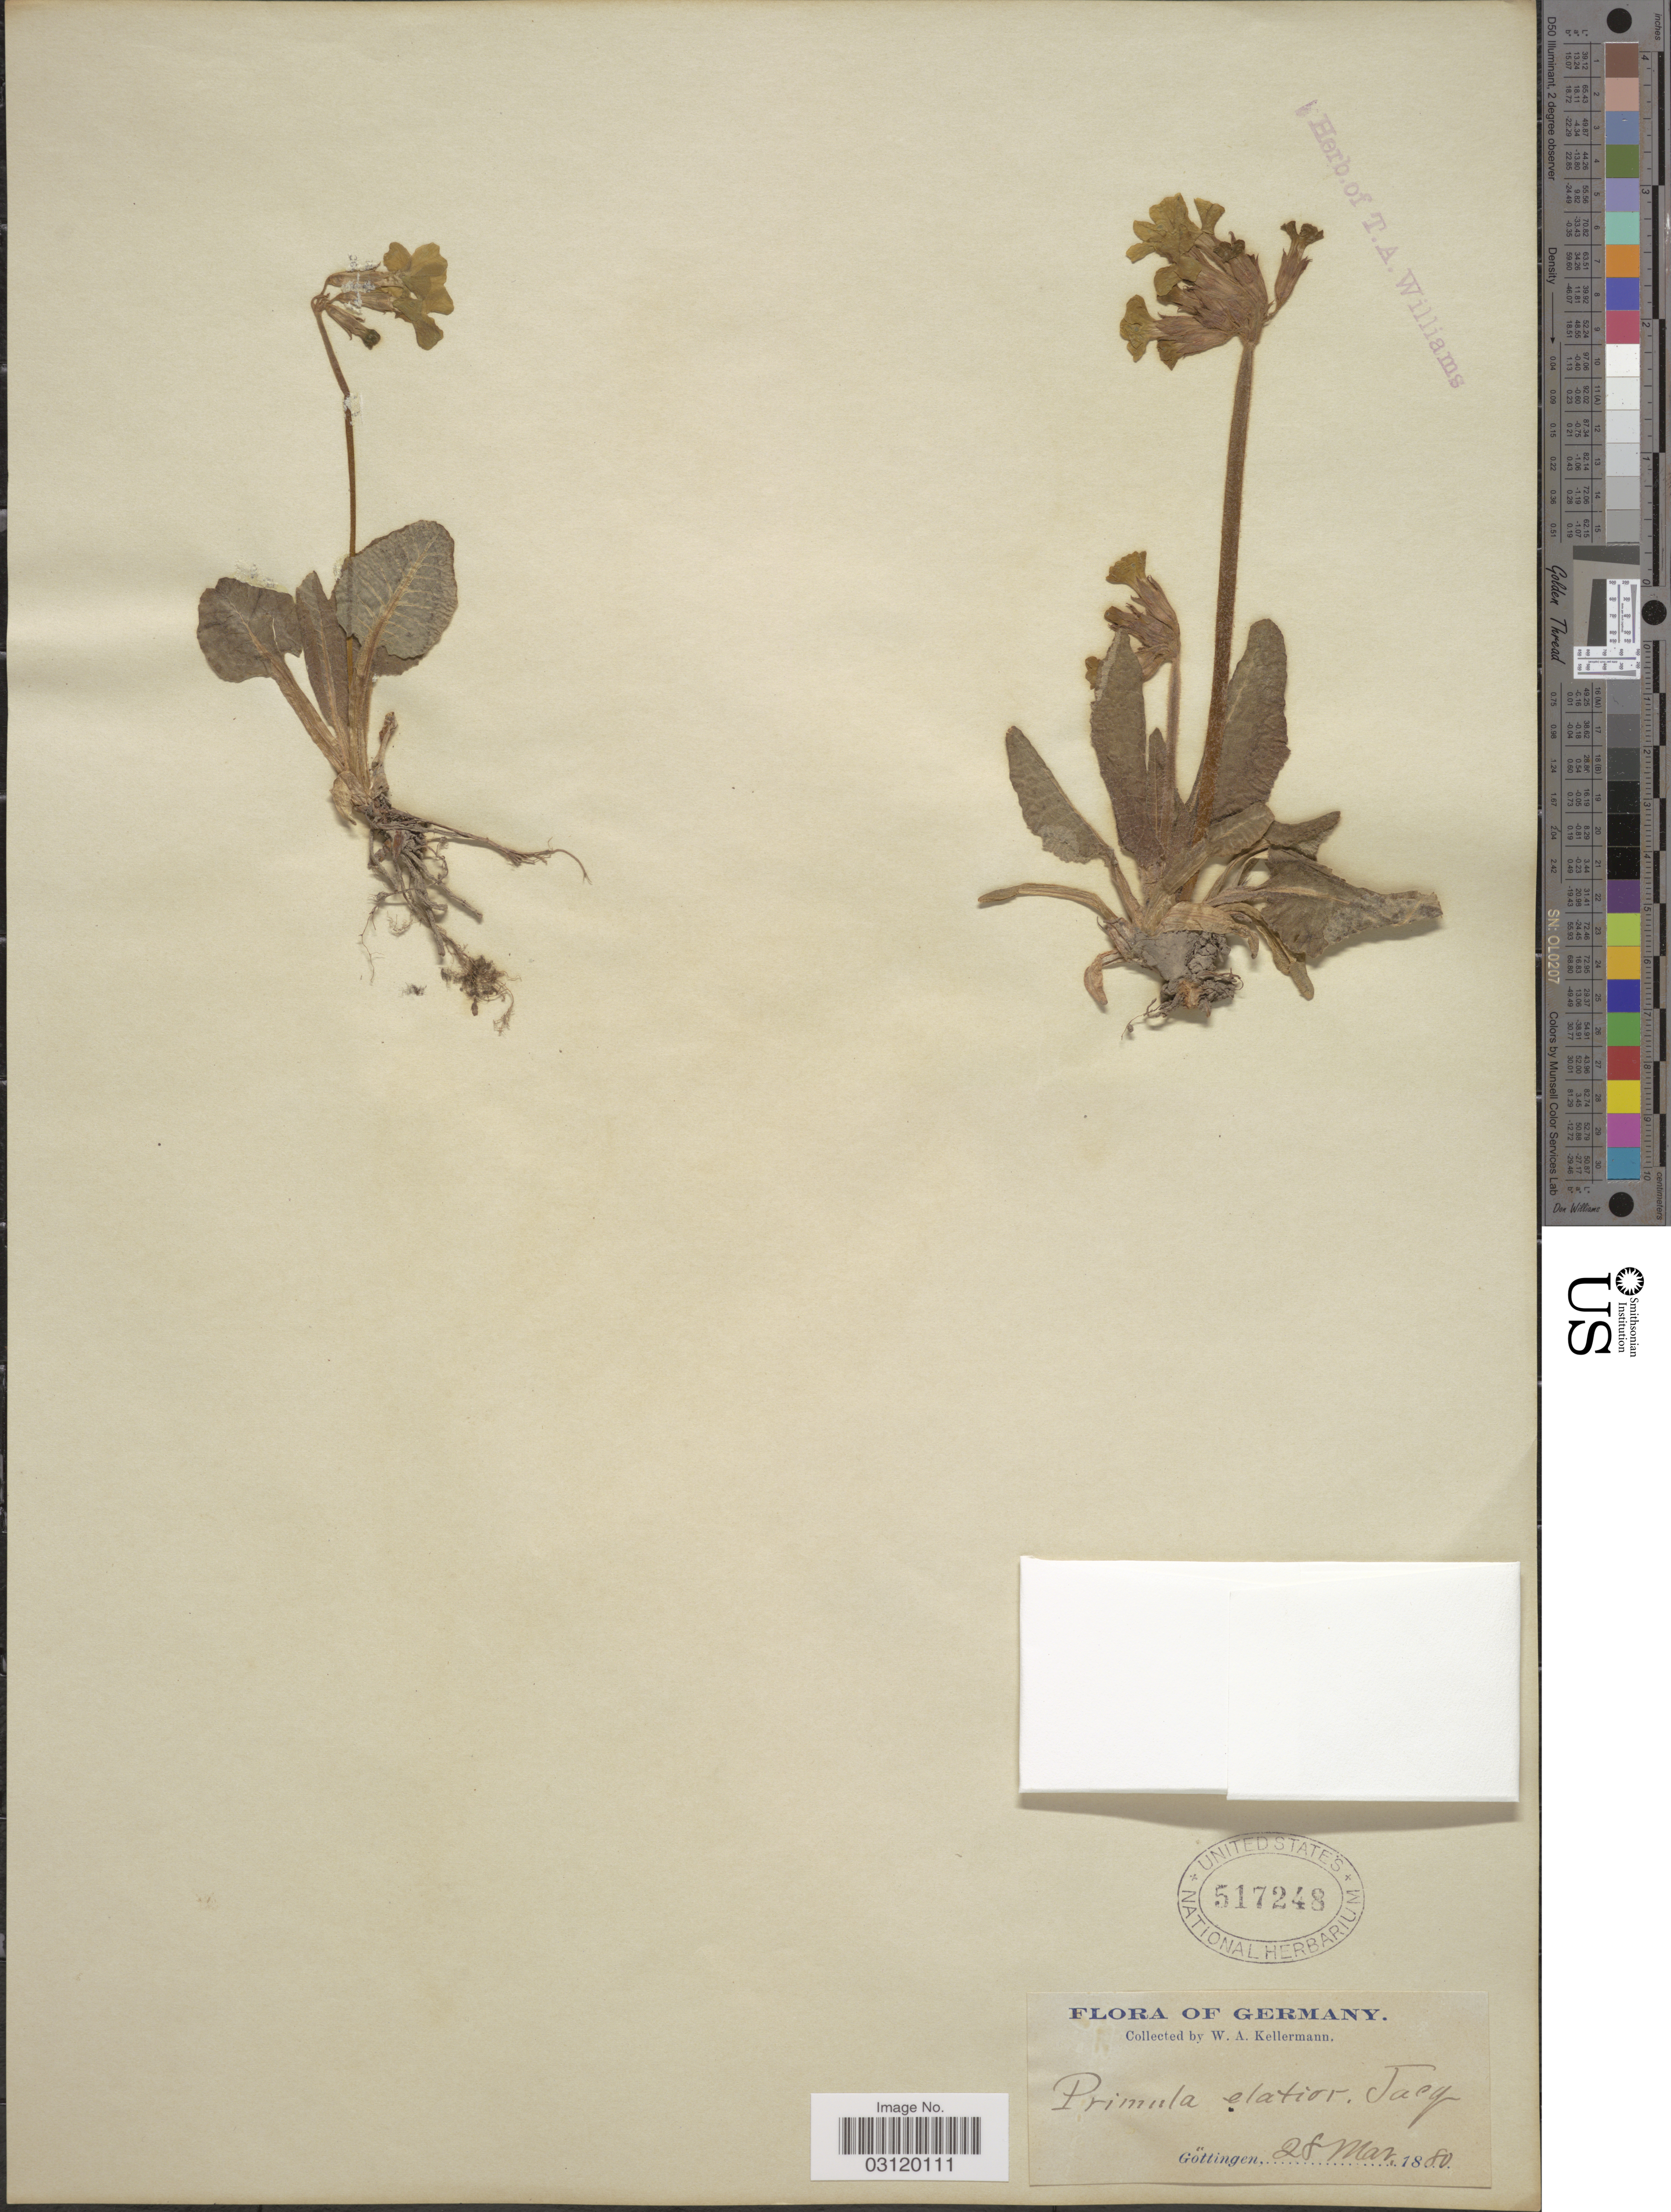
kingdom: Plantae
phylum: Tracheophyta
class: Magnoliopsida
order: Ericales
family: Primulaceae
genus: Primula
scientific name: Primula elatior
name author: (L.) Hill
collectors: W. Kellerman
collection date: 1880-03-28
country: Germany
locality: Göttingen.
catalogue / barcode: US 517248